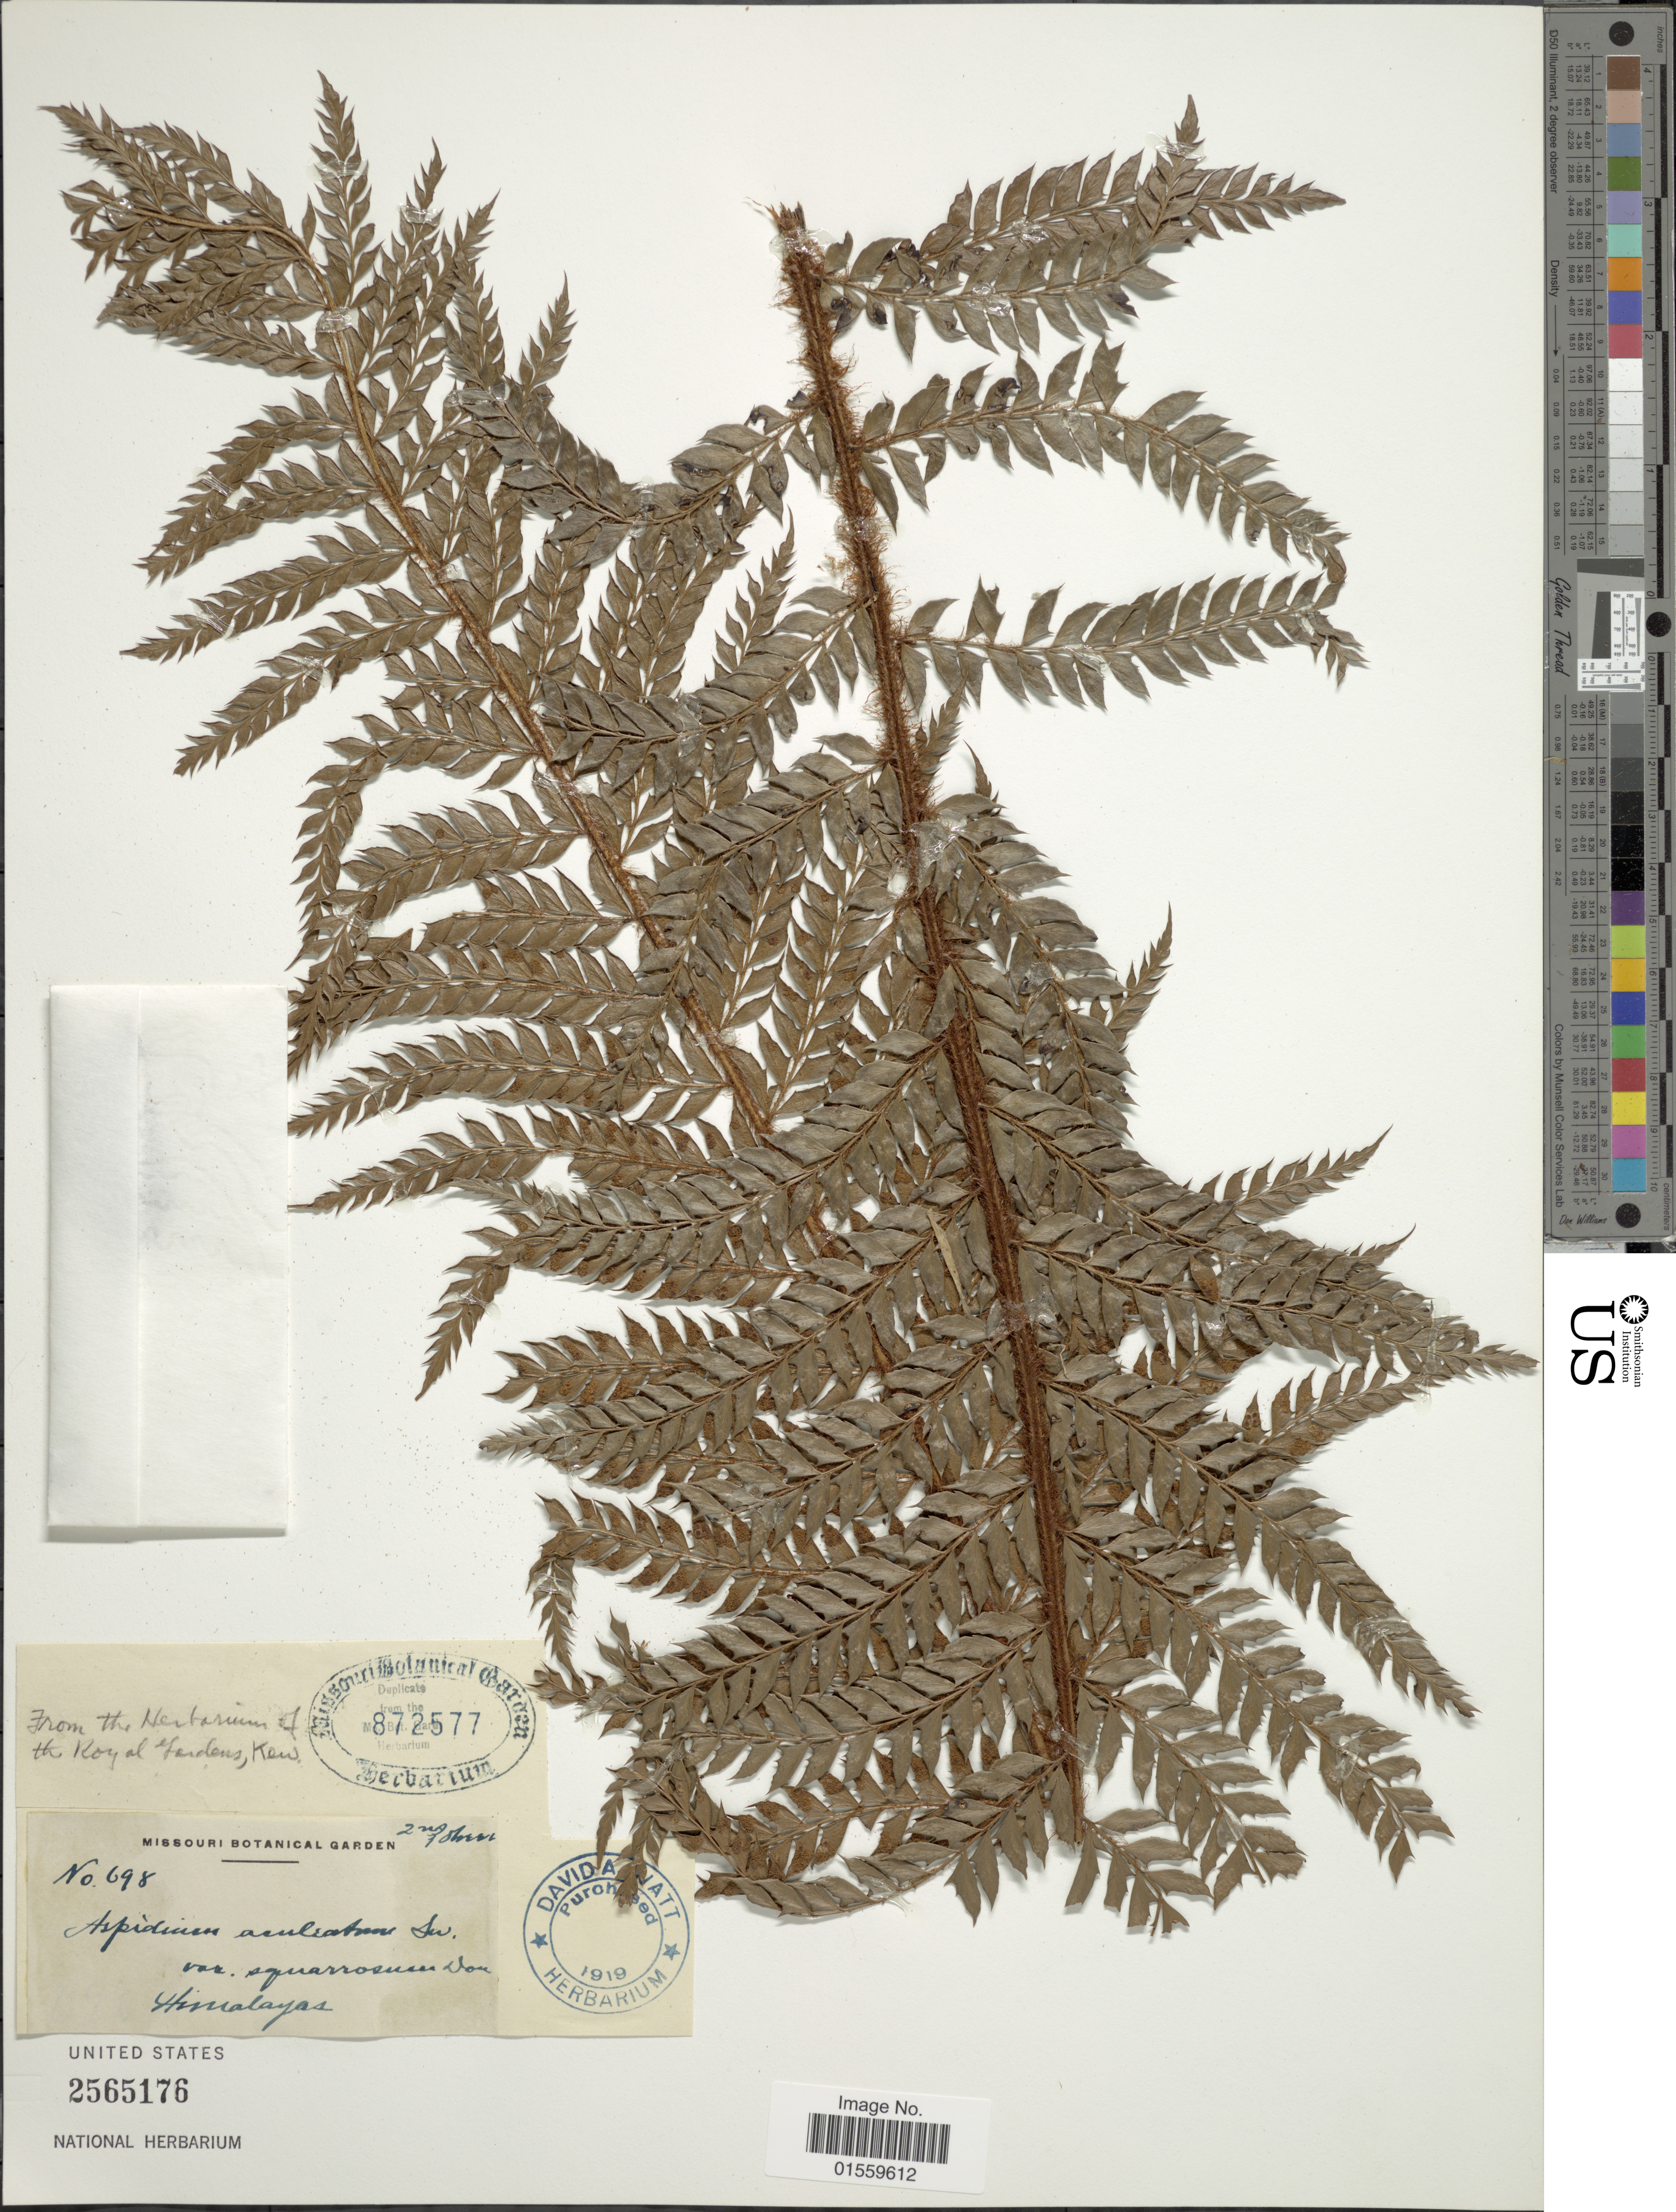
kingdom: Plantae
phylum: Tracheophyta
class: Polypodiopsida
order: Polypodiales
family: Dryopteridaceae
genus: Polystichum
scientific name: Polystichum squarrosum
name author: (D. Don) Fée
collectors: Missouri Botanical Garden (MO)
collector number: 698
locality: Himalayas.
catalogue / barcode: US 2565176